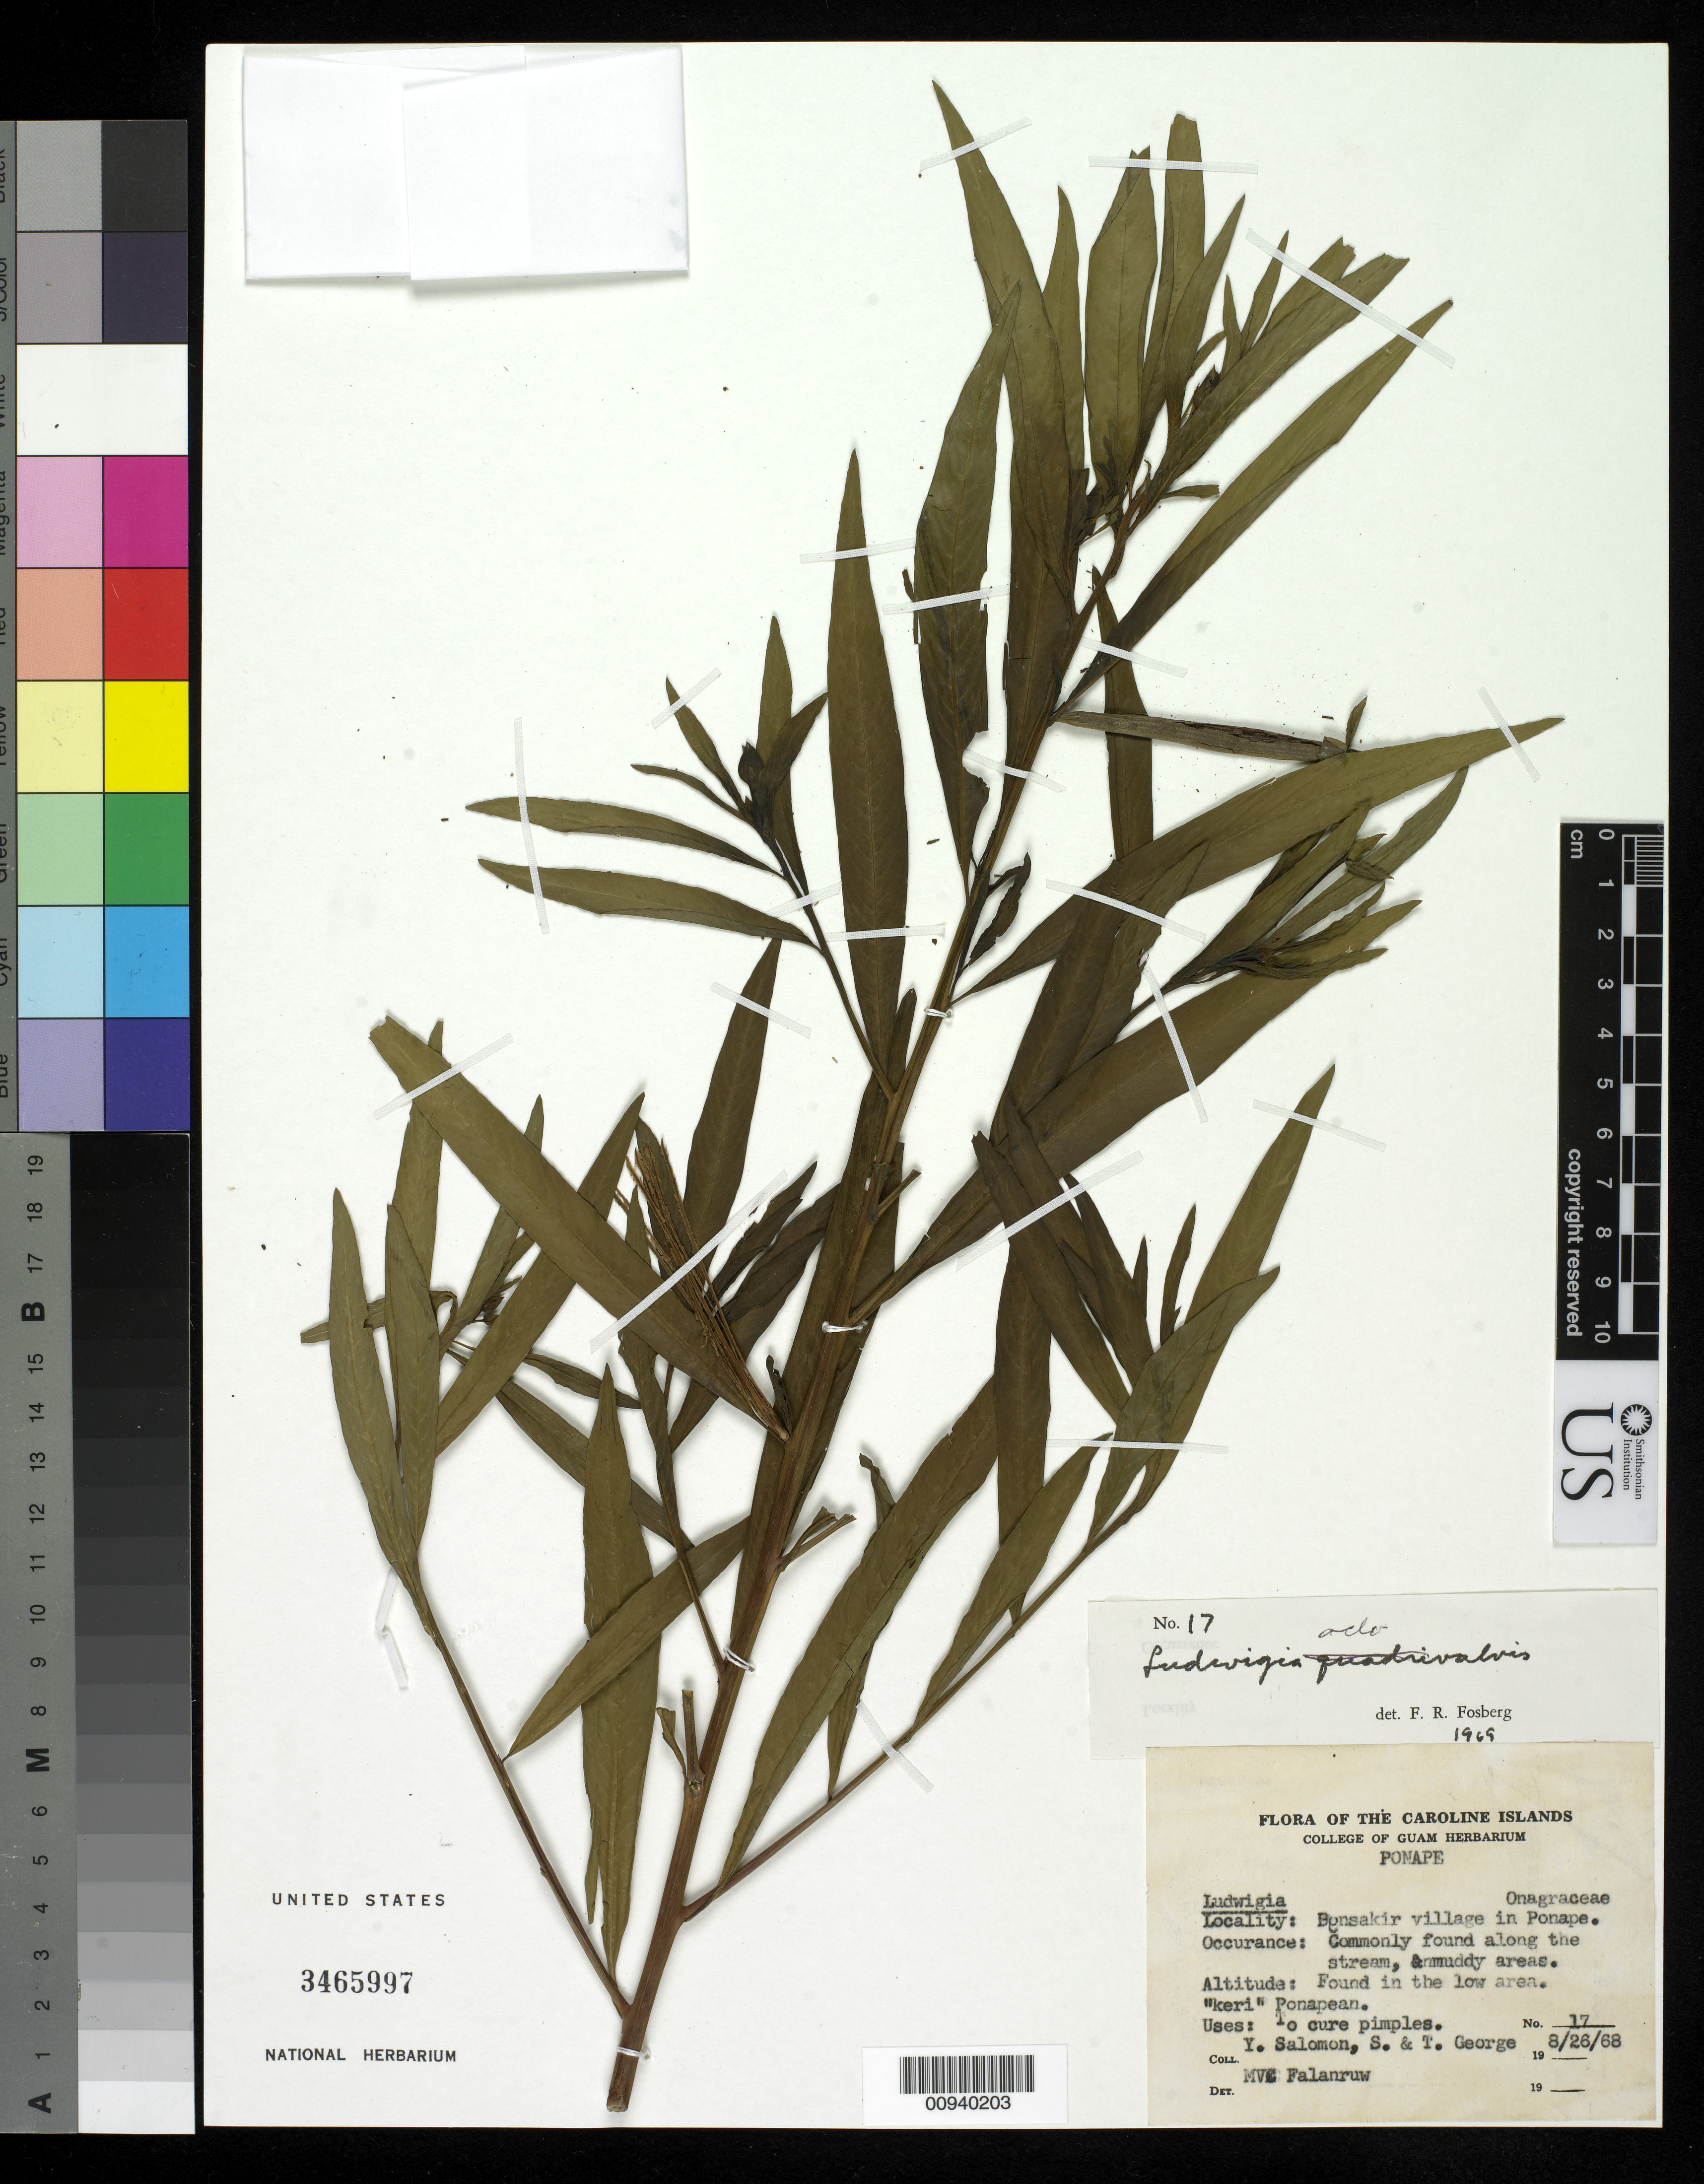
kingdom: Plantae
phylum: Tracheophyta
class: Magnoliopsida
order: Myrtales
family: Onagraceae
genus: Ludwigia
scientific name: Ludwigia octovalvis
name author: (Jacq.) P.H. Raven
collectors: Y. Salomon, S. George & T. George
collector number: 17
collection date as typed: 26 Aug 1968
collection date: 1968-08-26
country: Micronesia, Federated States of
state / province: Pohnpei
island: Pohnpei [Ponape]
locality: Bonsakir village.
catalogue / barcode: US 3465997